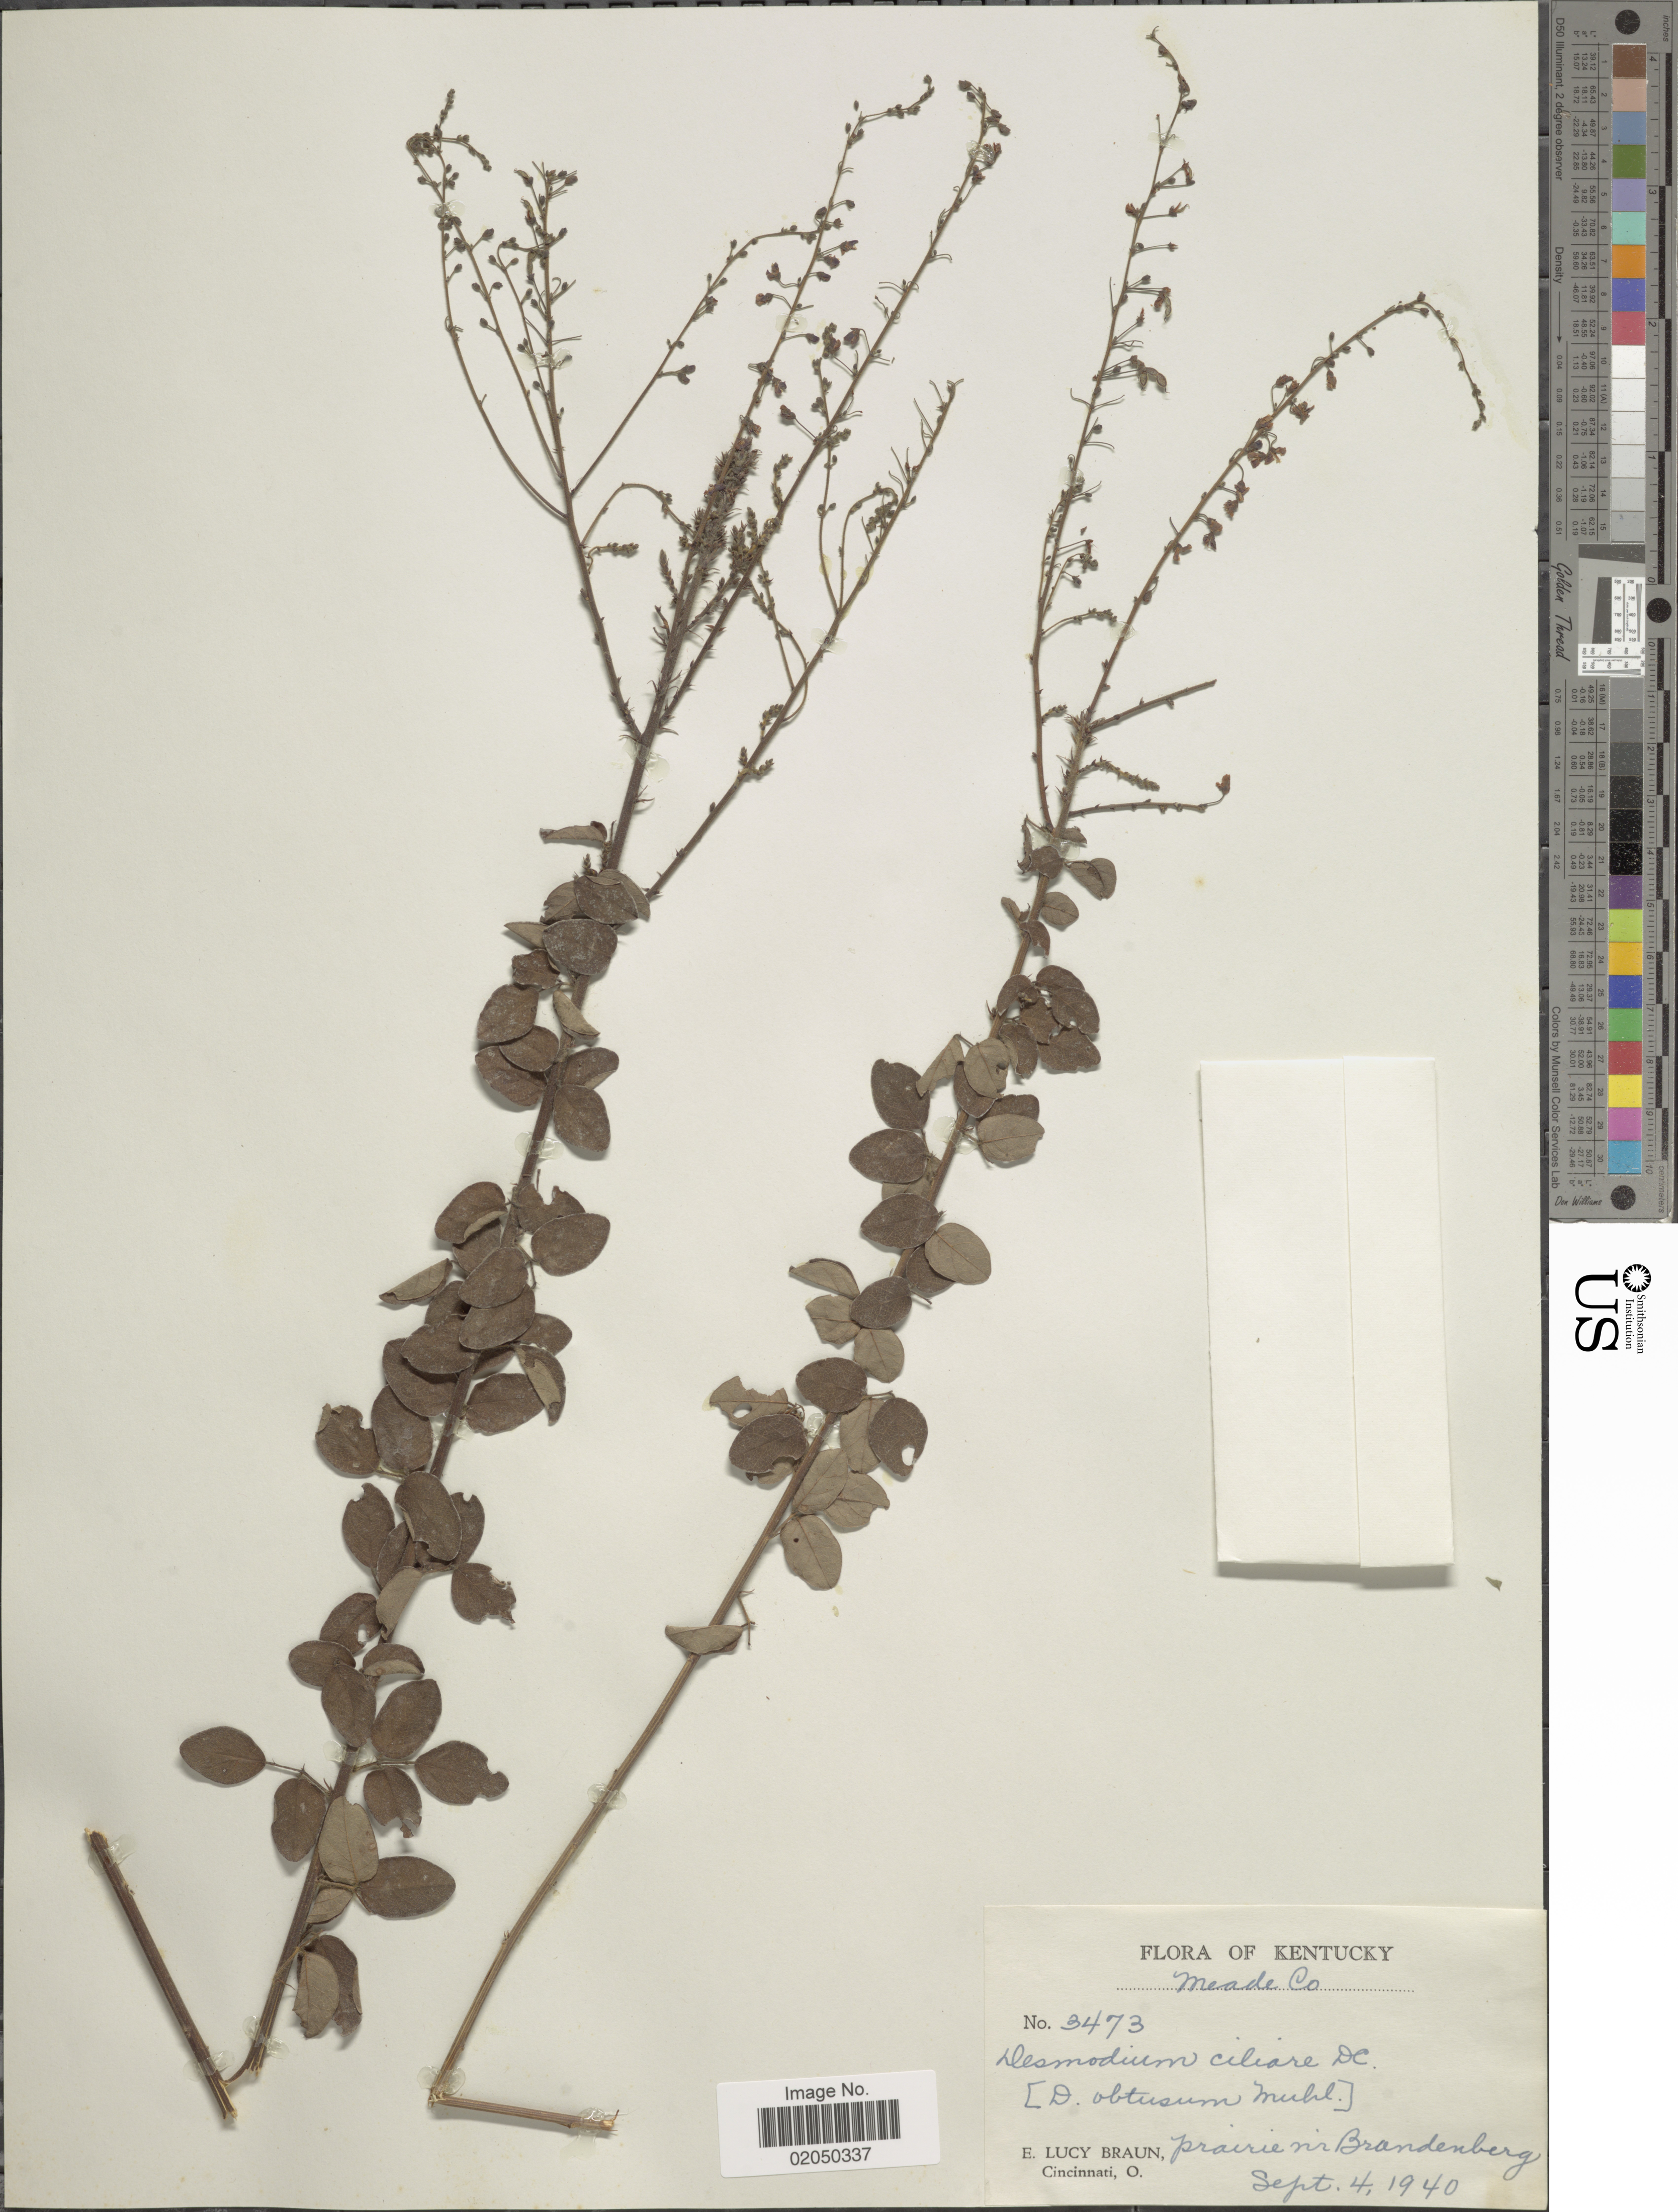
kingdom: Plantae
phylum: Tracheophyta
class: Magnoliopsida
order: Fabales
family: Fabaceae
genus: Desmodium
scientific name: Desmodium ciliare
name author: (Muhl. ex Willd.) DC.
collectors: E. L. Braun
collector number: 3473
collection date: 1940-09-04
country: United States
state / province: Kentucky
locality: Meade Co., prairie nr Brandenberg